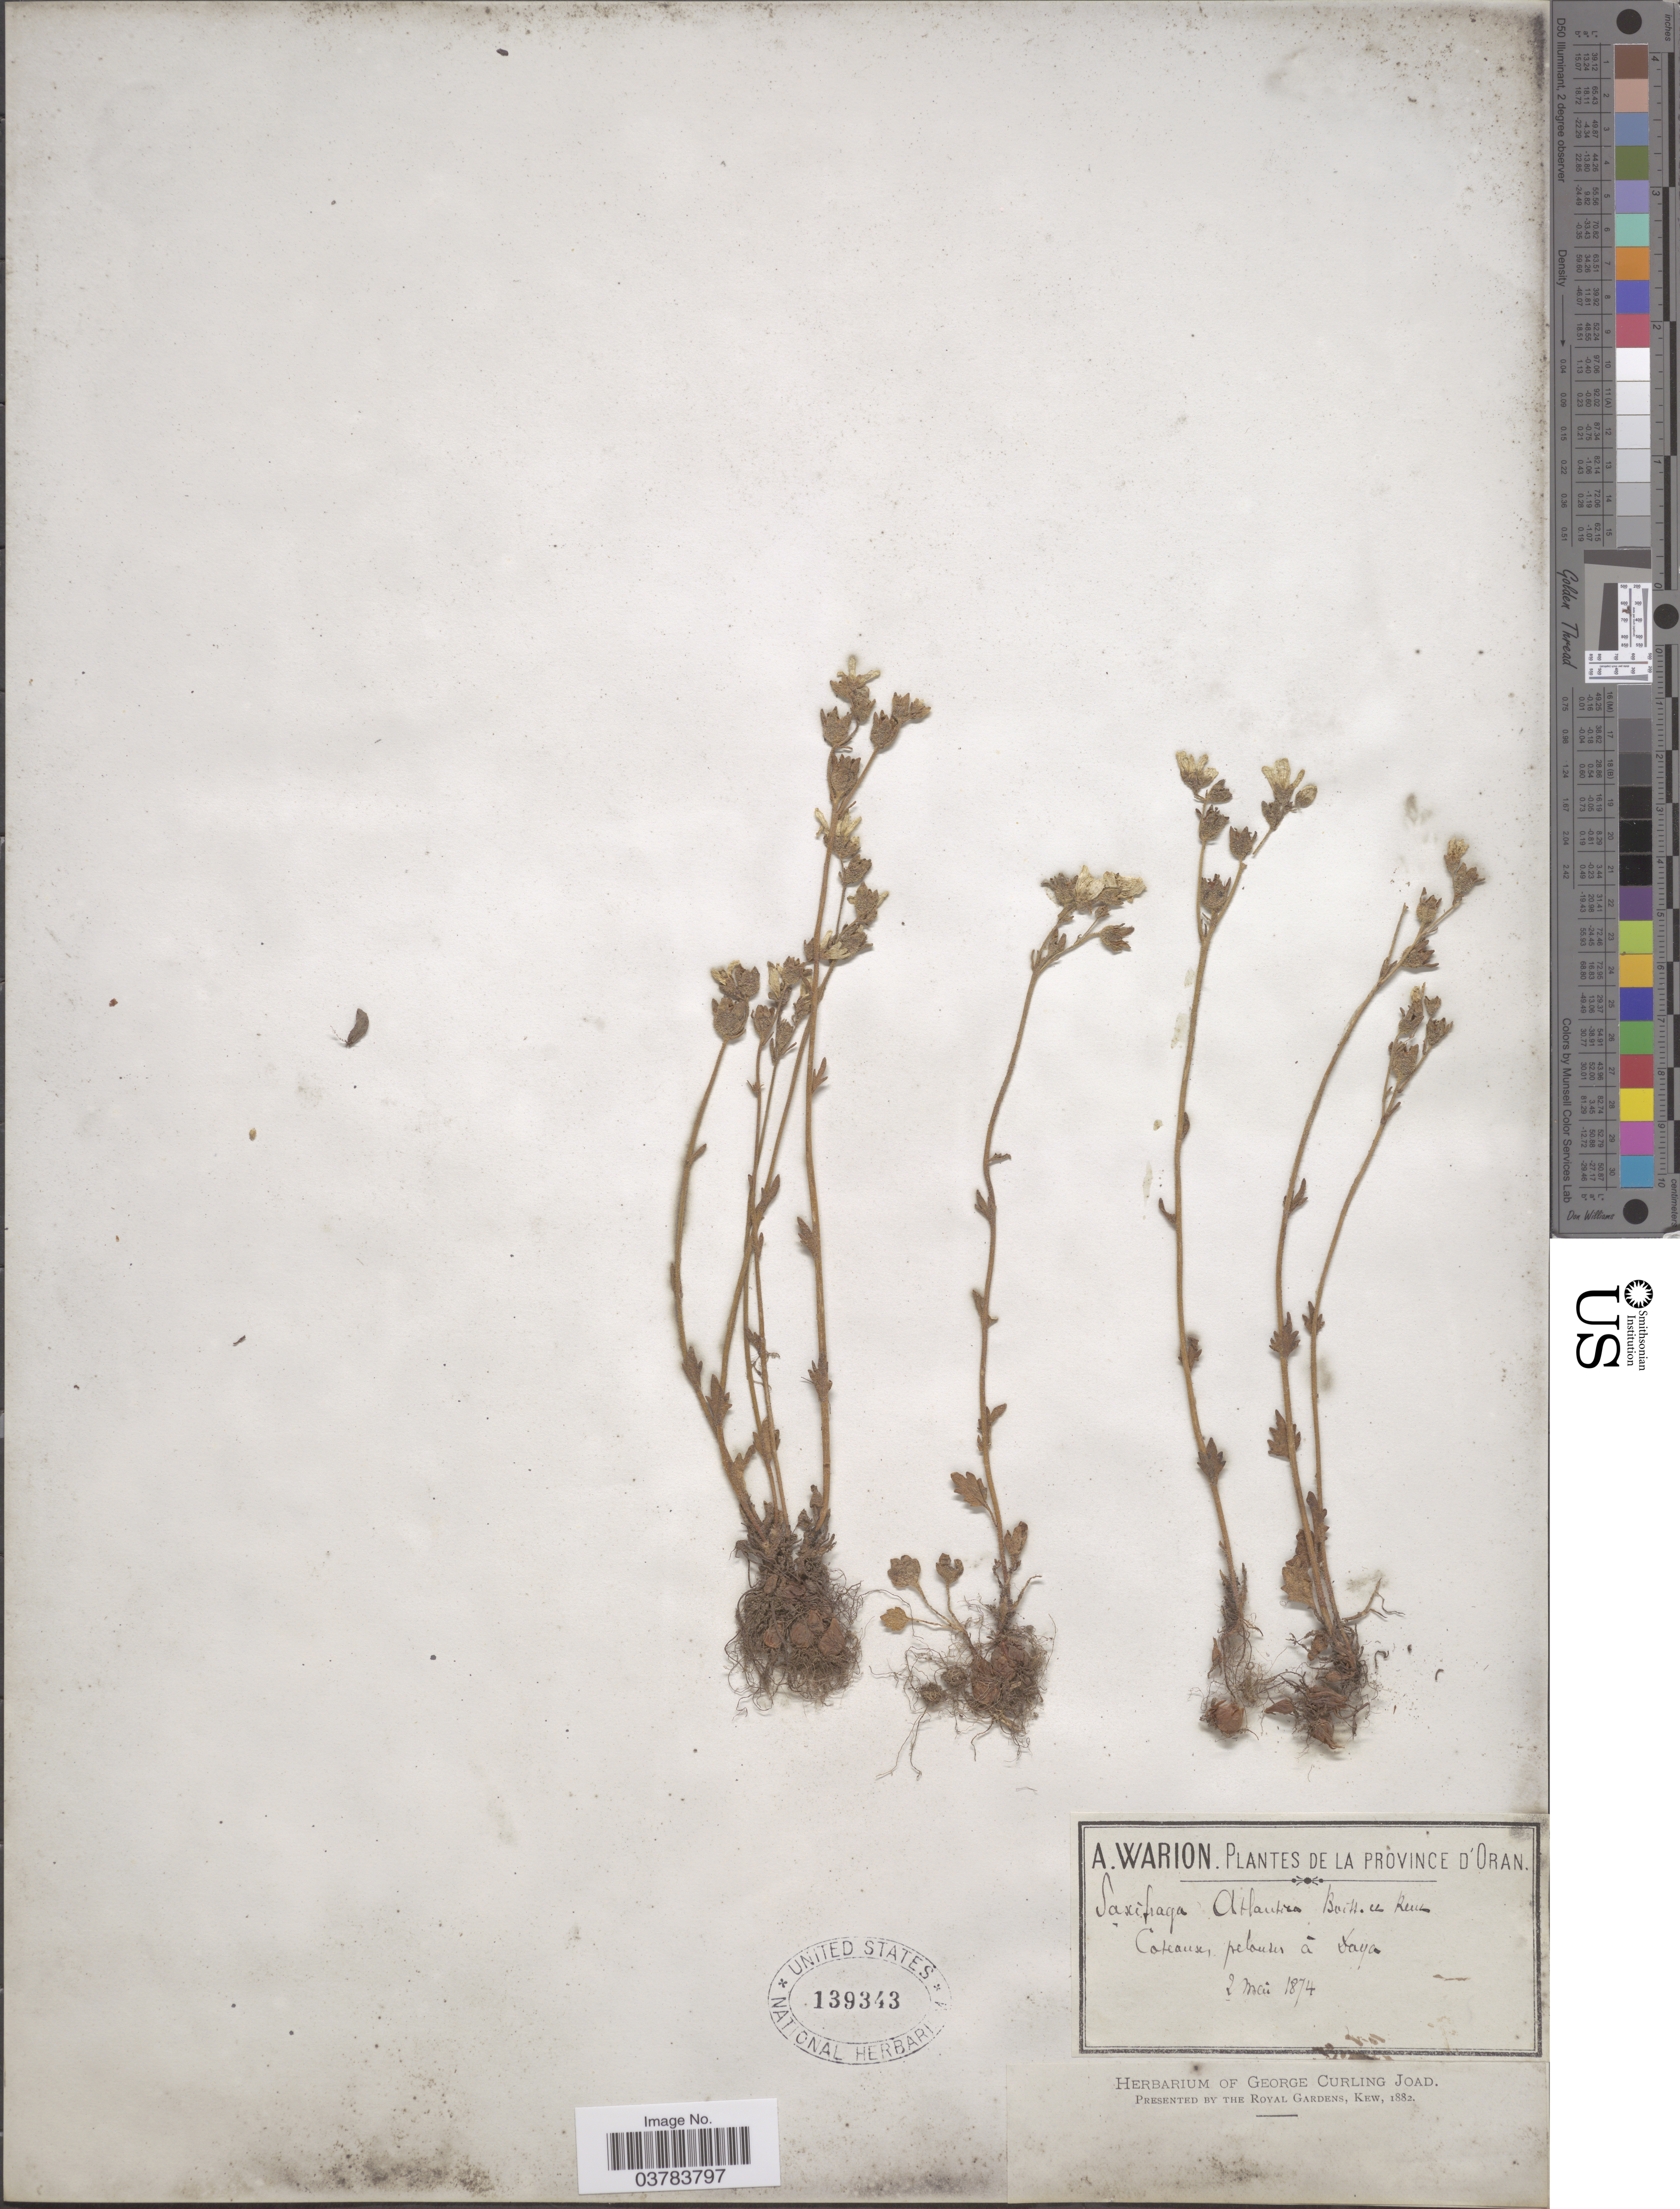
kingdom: Plantae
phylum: Tracheophyta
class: Magnoliopsida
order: Saxifragales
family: Saxifragaceae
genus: Saxifraga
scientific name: Saxifraga atlantica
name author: Boiss. & Reut.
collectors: A. Warion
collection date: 1874-05-02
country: Algeria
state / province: Oran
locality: Coteaux pelouses à Daya.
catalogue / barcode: US 139343